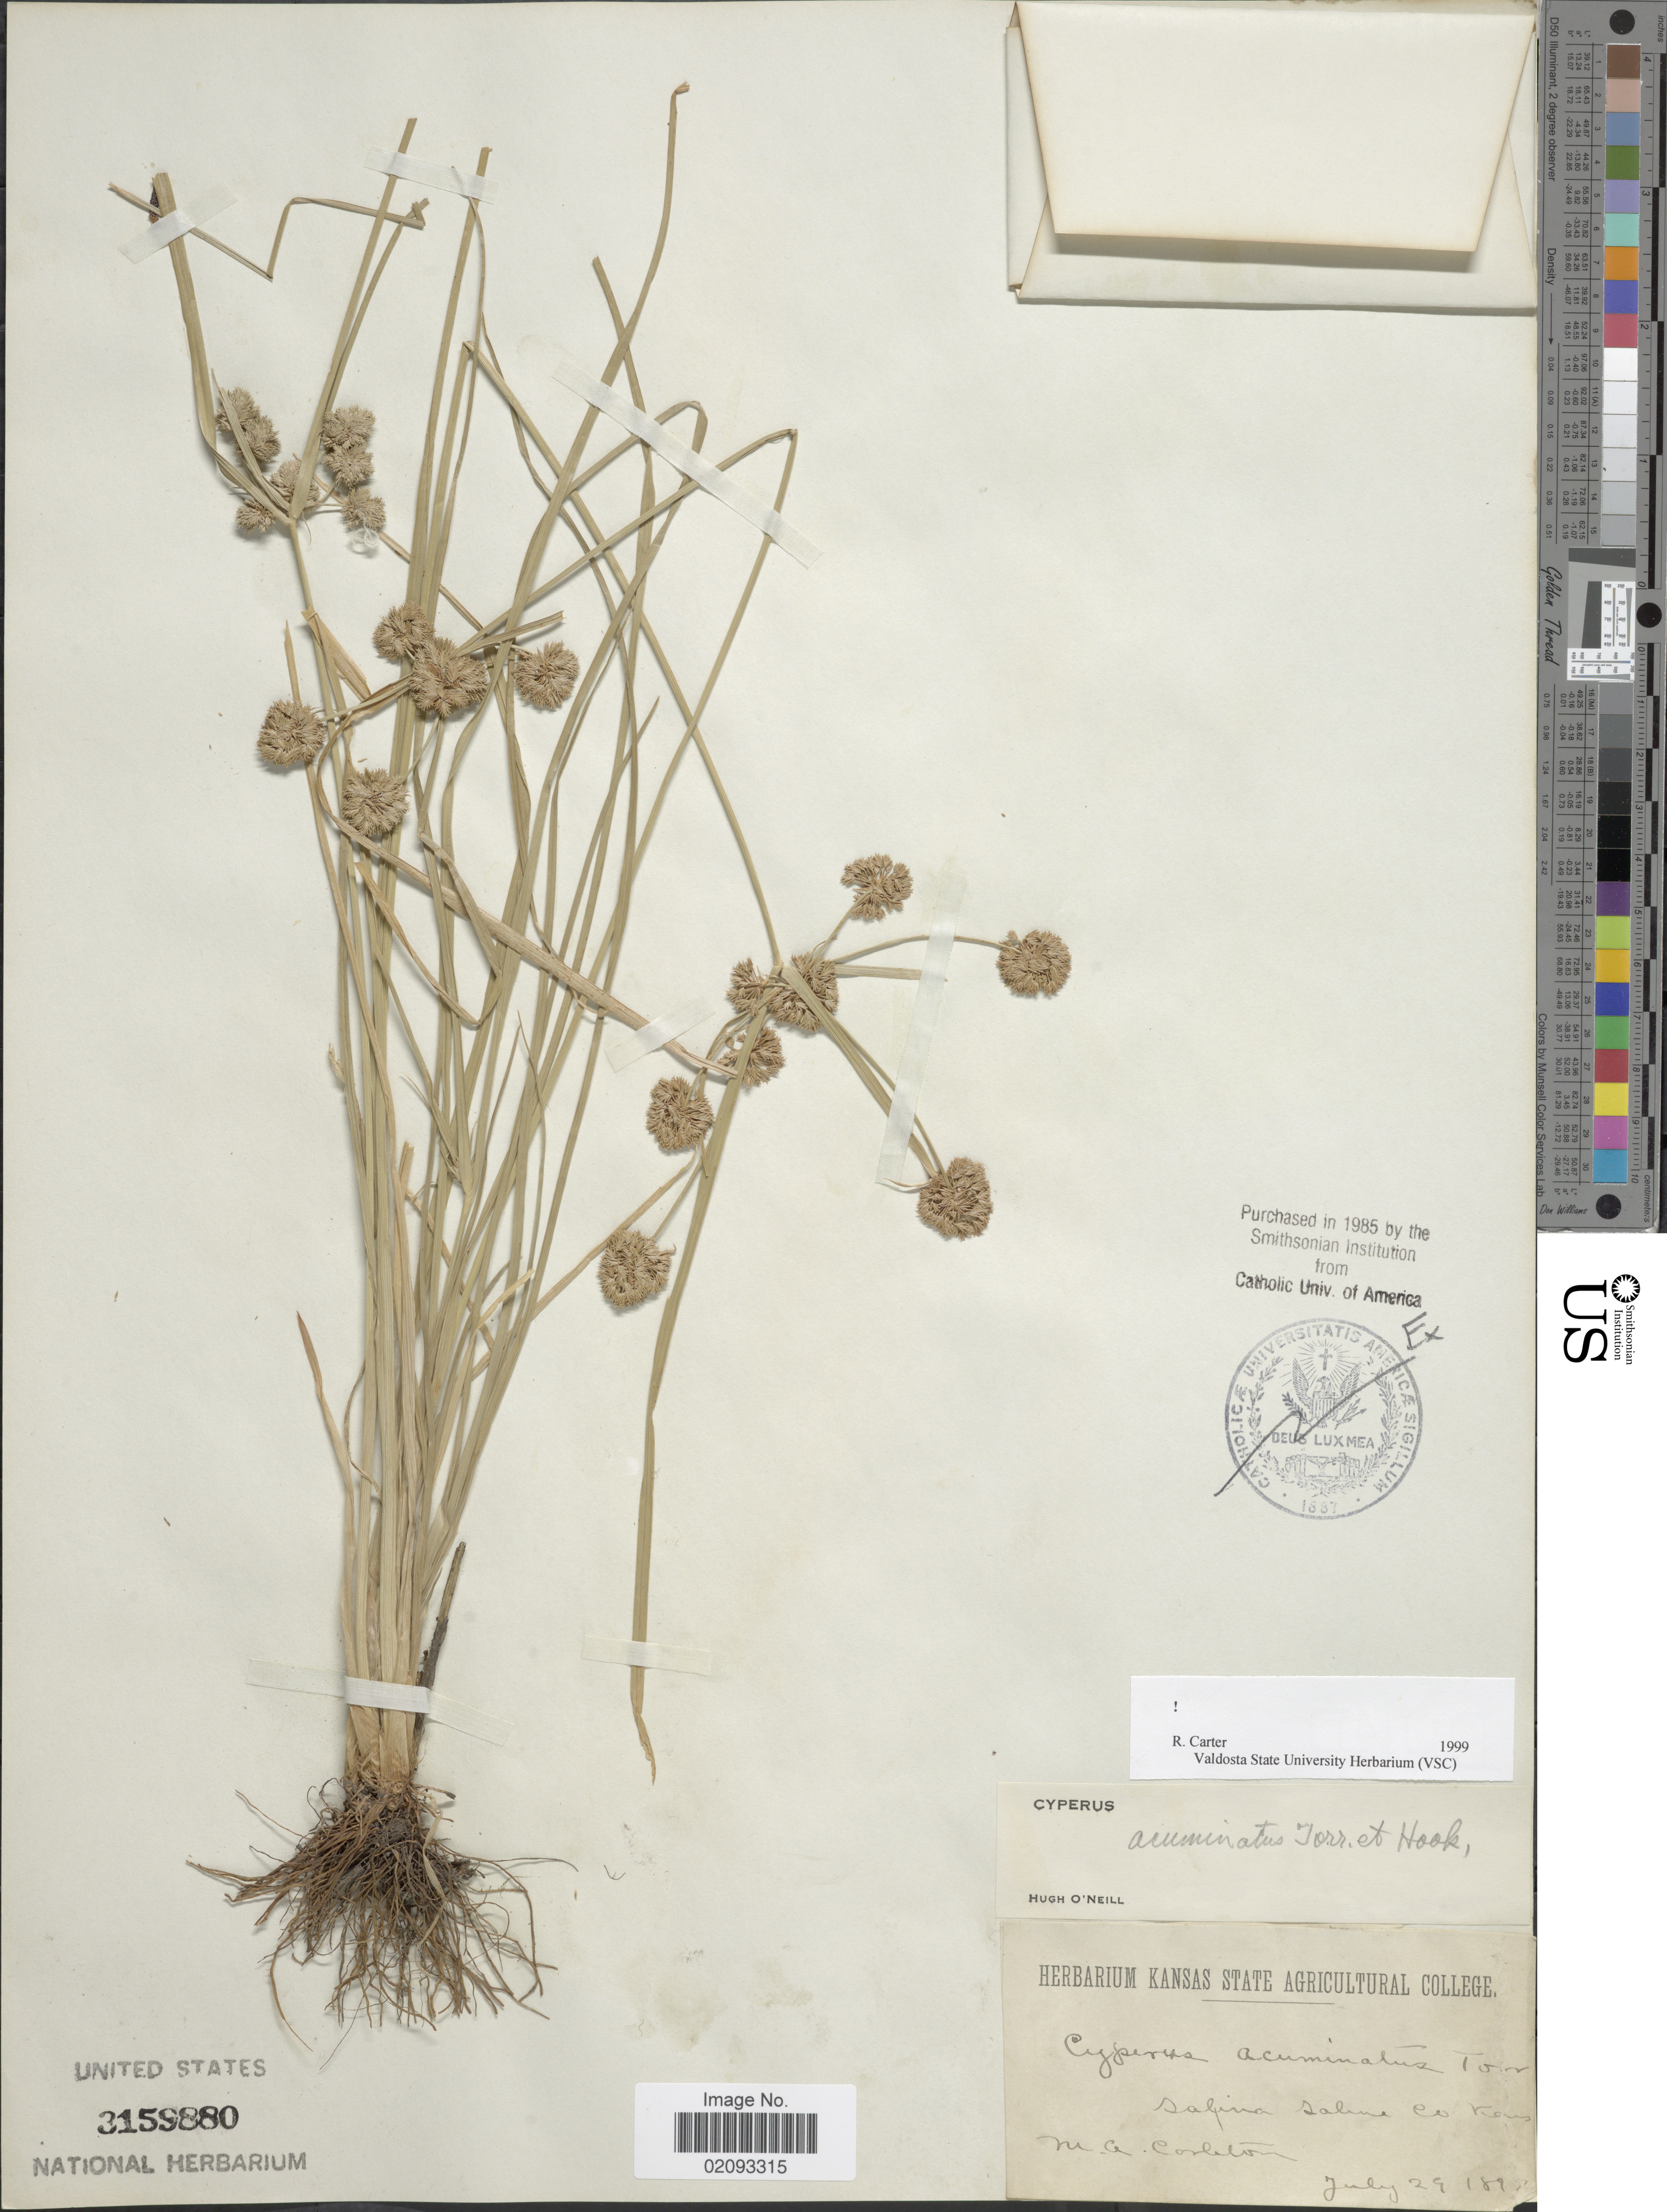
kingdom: Plantae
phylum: Tracheophyta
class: Liliopsida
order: Poales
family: Cyperaceae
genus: Cyperus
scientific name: Cyperus acuminatus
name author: Torr. & Hook.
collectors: M. A. Carleton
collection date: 1898-07-29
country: United States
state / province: Kansas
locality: Salina Saline Co.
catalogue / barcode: US 3159880